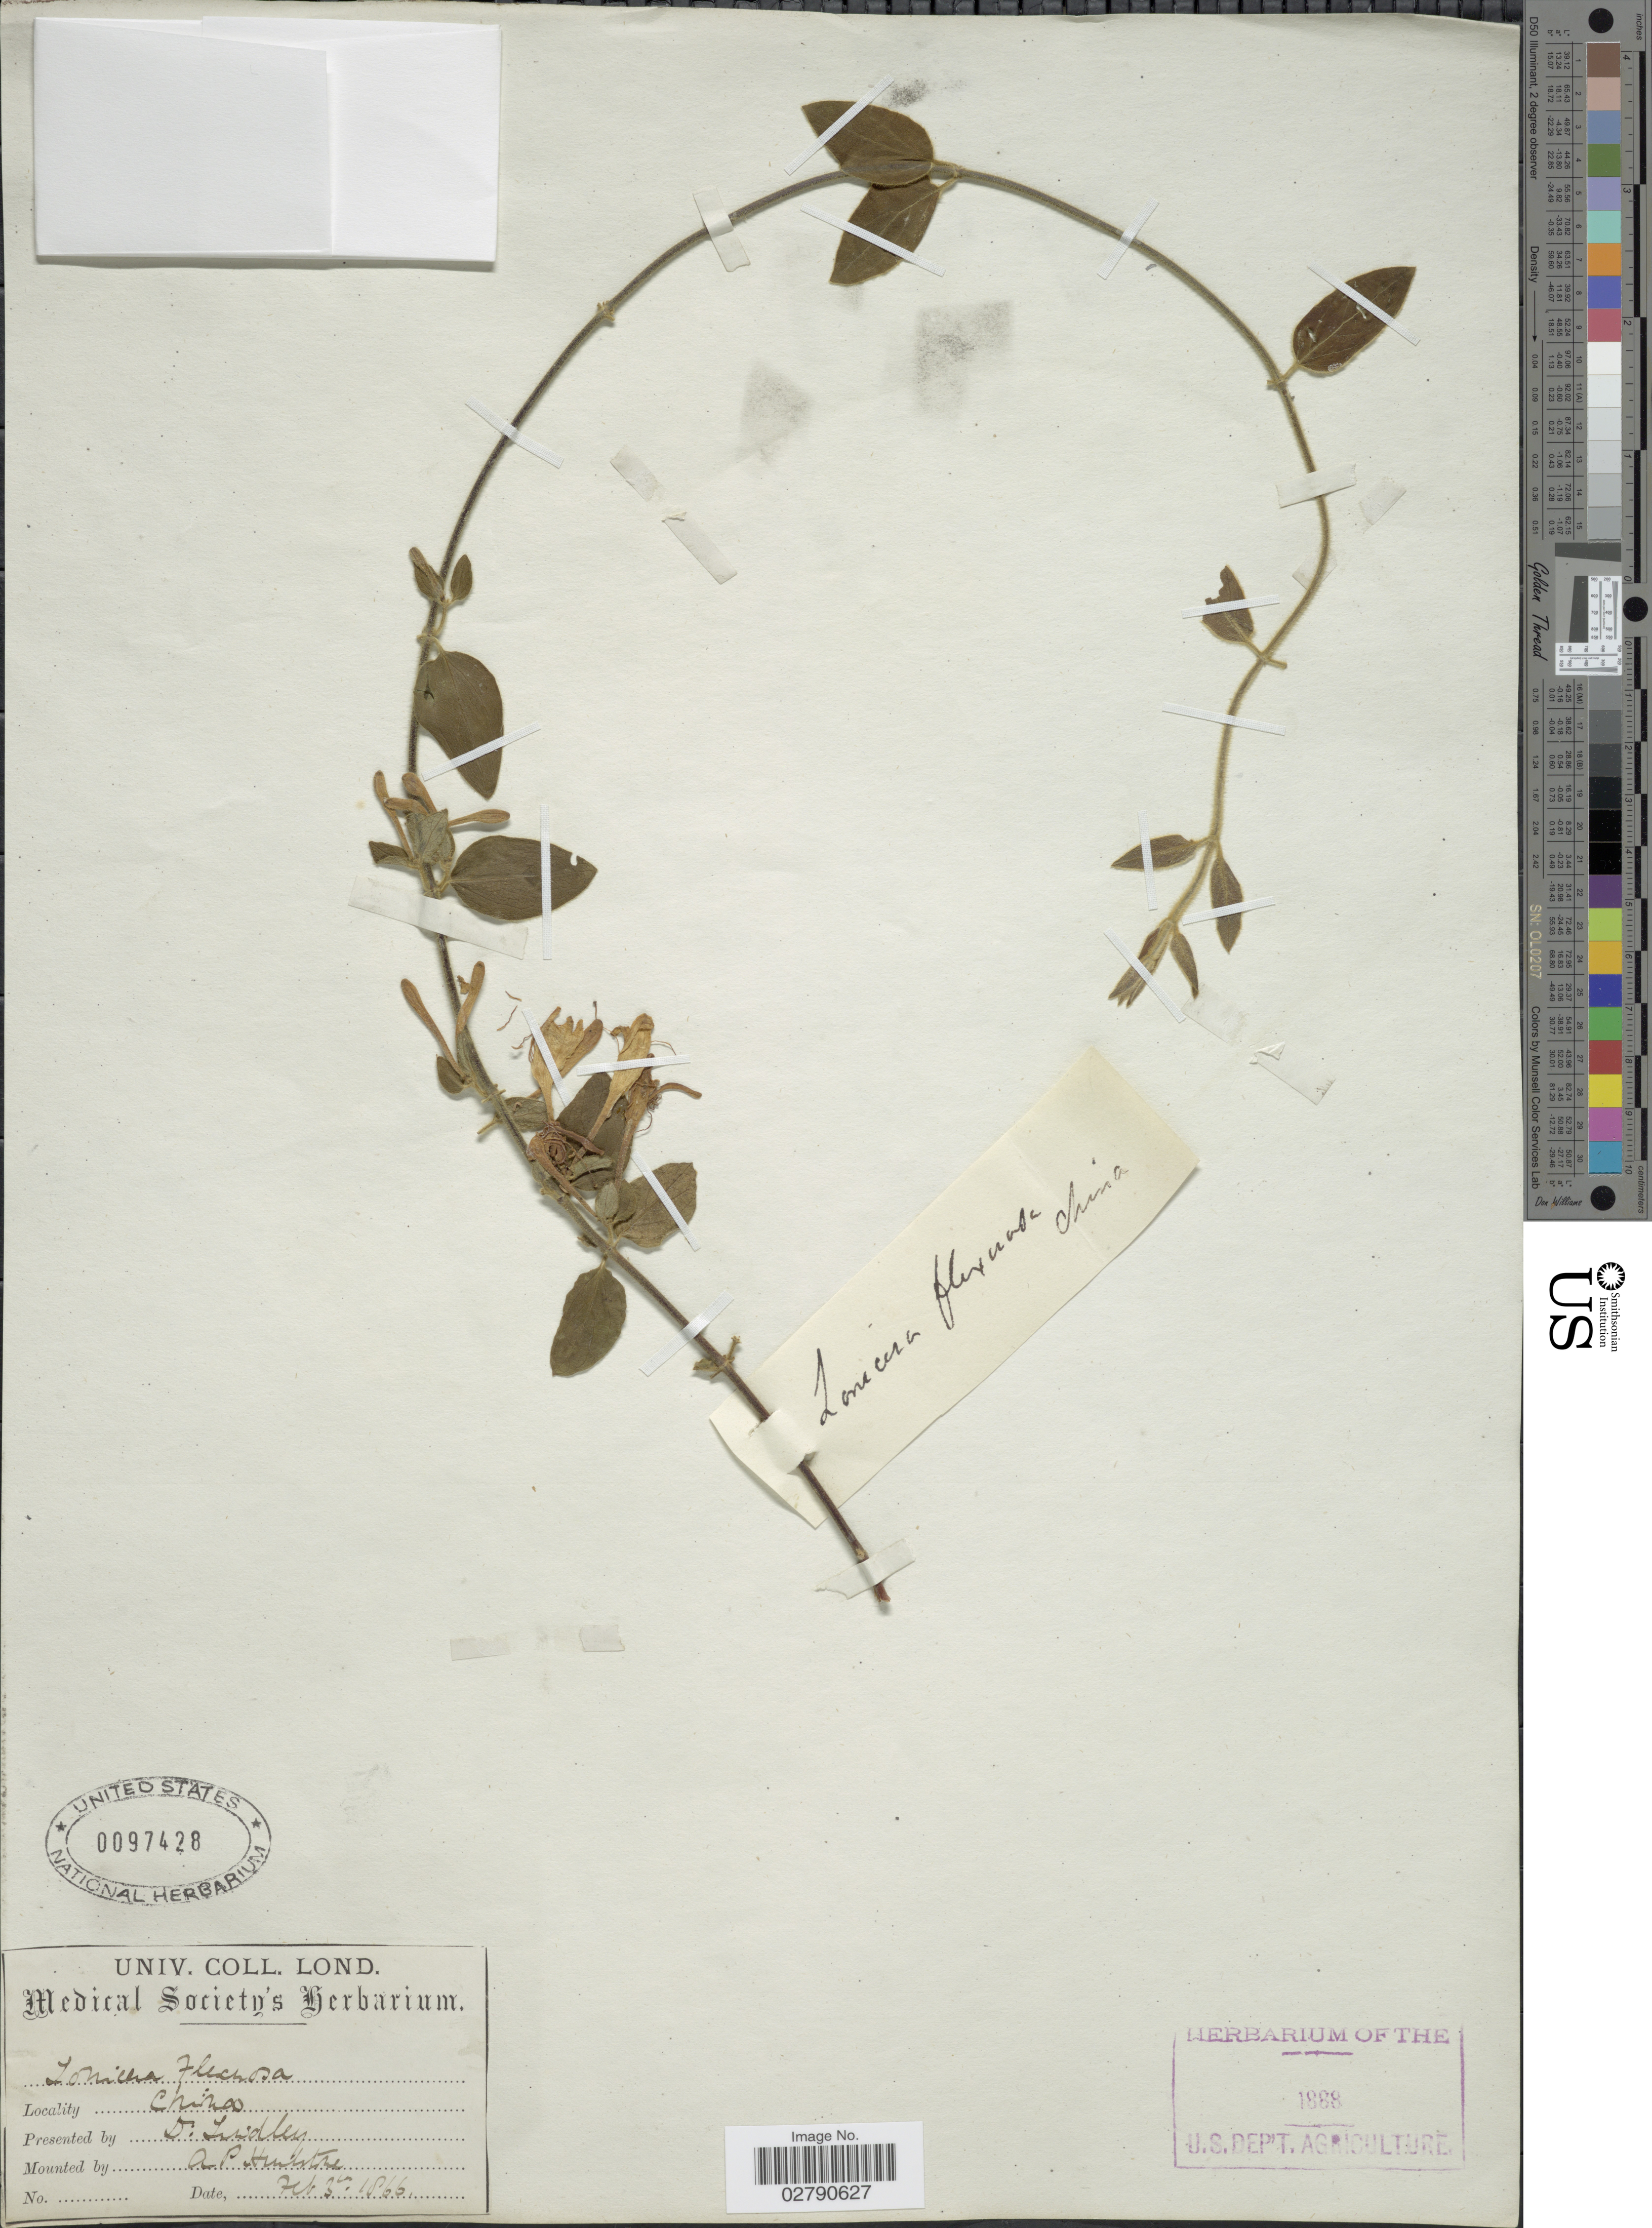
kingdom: Plantae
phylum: Tracheophyta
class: Magnoliopsida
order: Dipsacales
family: Caprifoliaceae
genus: Lonicera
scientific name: Lonicera flexuosa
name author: Thunb.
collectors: ex herb. Medical Society's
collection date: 1866-02-03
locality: Chinao [interpreted]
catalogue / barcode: US 97428